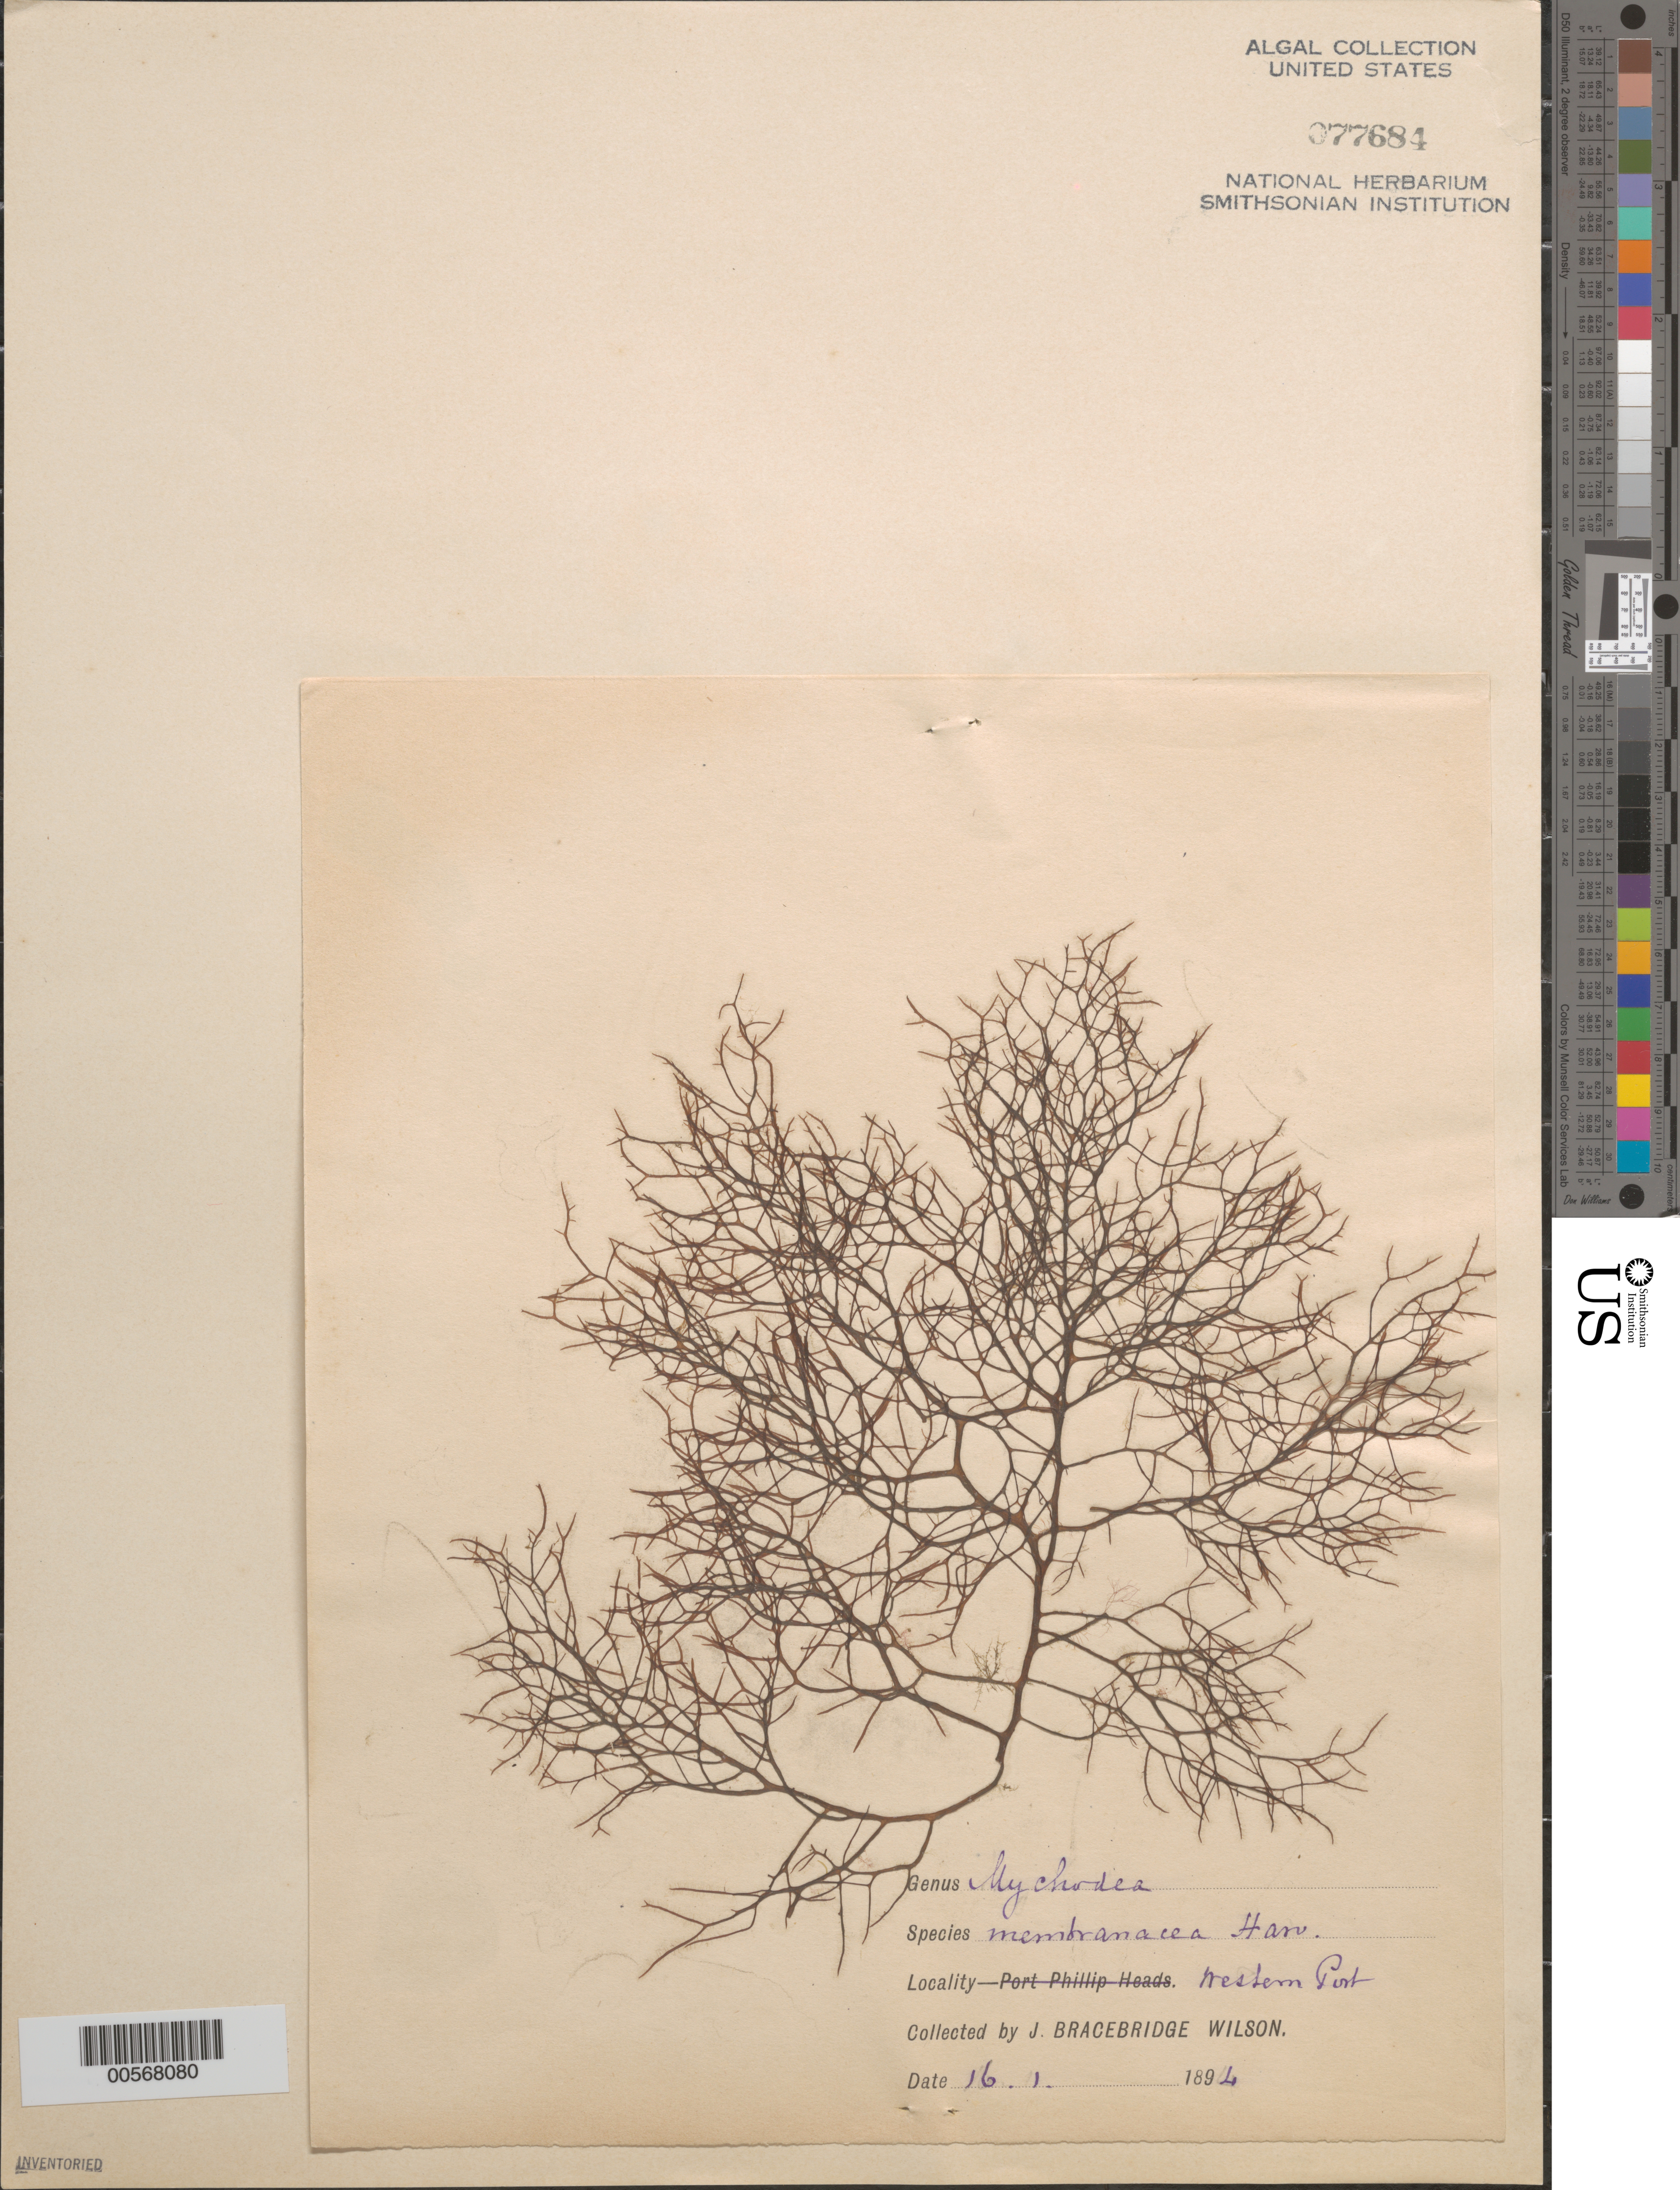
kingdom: Plantae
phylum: Rhodophyta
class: Florideophyceae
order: Gigartinales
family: Mychodeaceae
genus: Mychodea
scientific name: Mychodea membranacea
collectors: J. B. Wilson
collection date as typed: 16 Jan 1894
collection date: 1894-01-16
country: Australia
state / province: Victoria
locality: Western Port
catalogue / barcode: US 77684